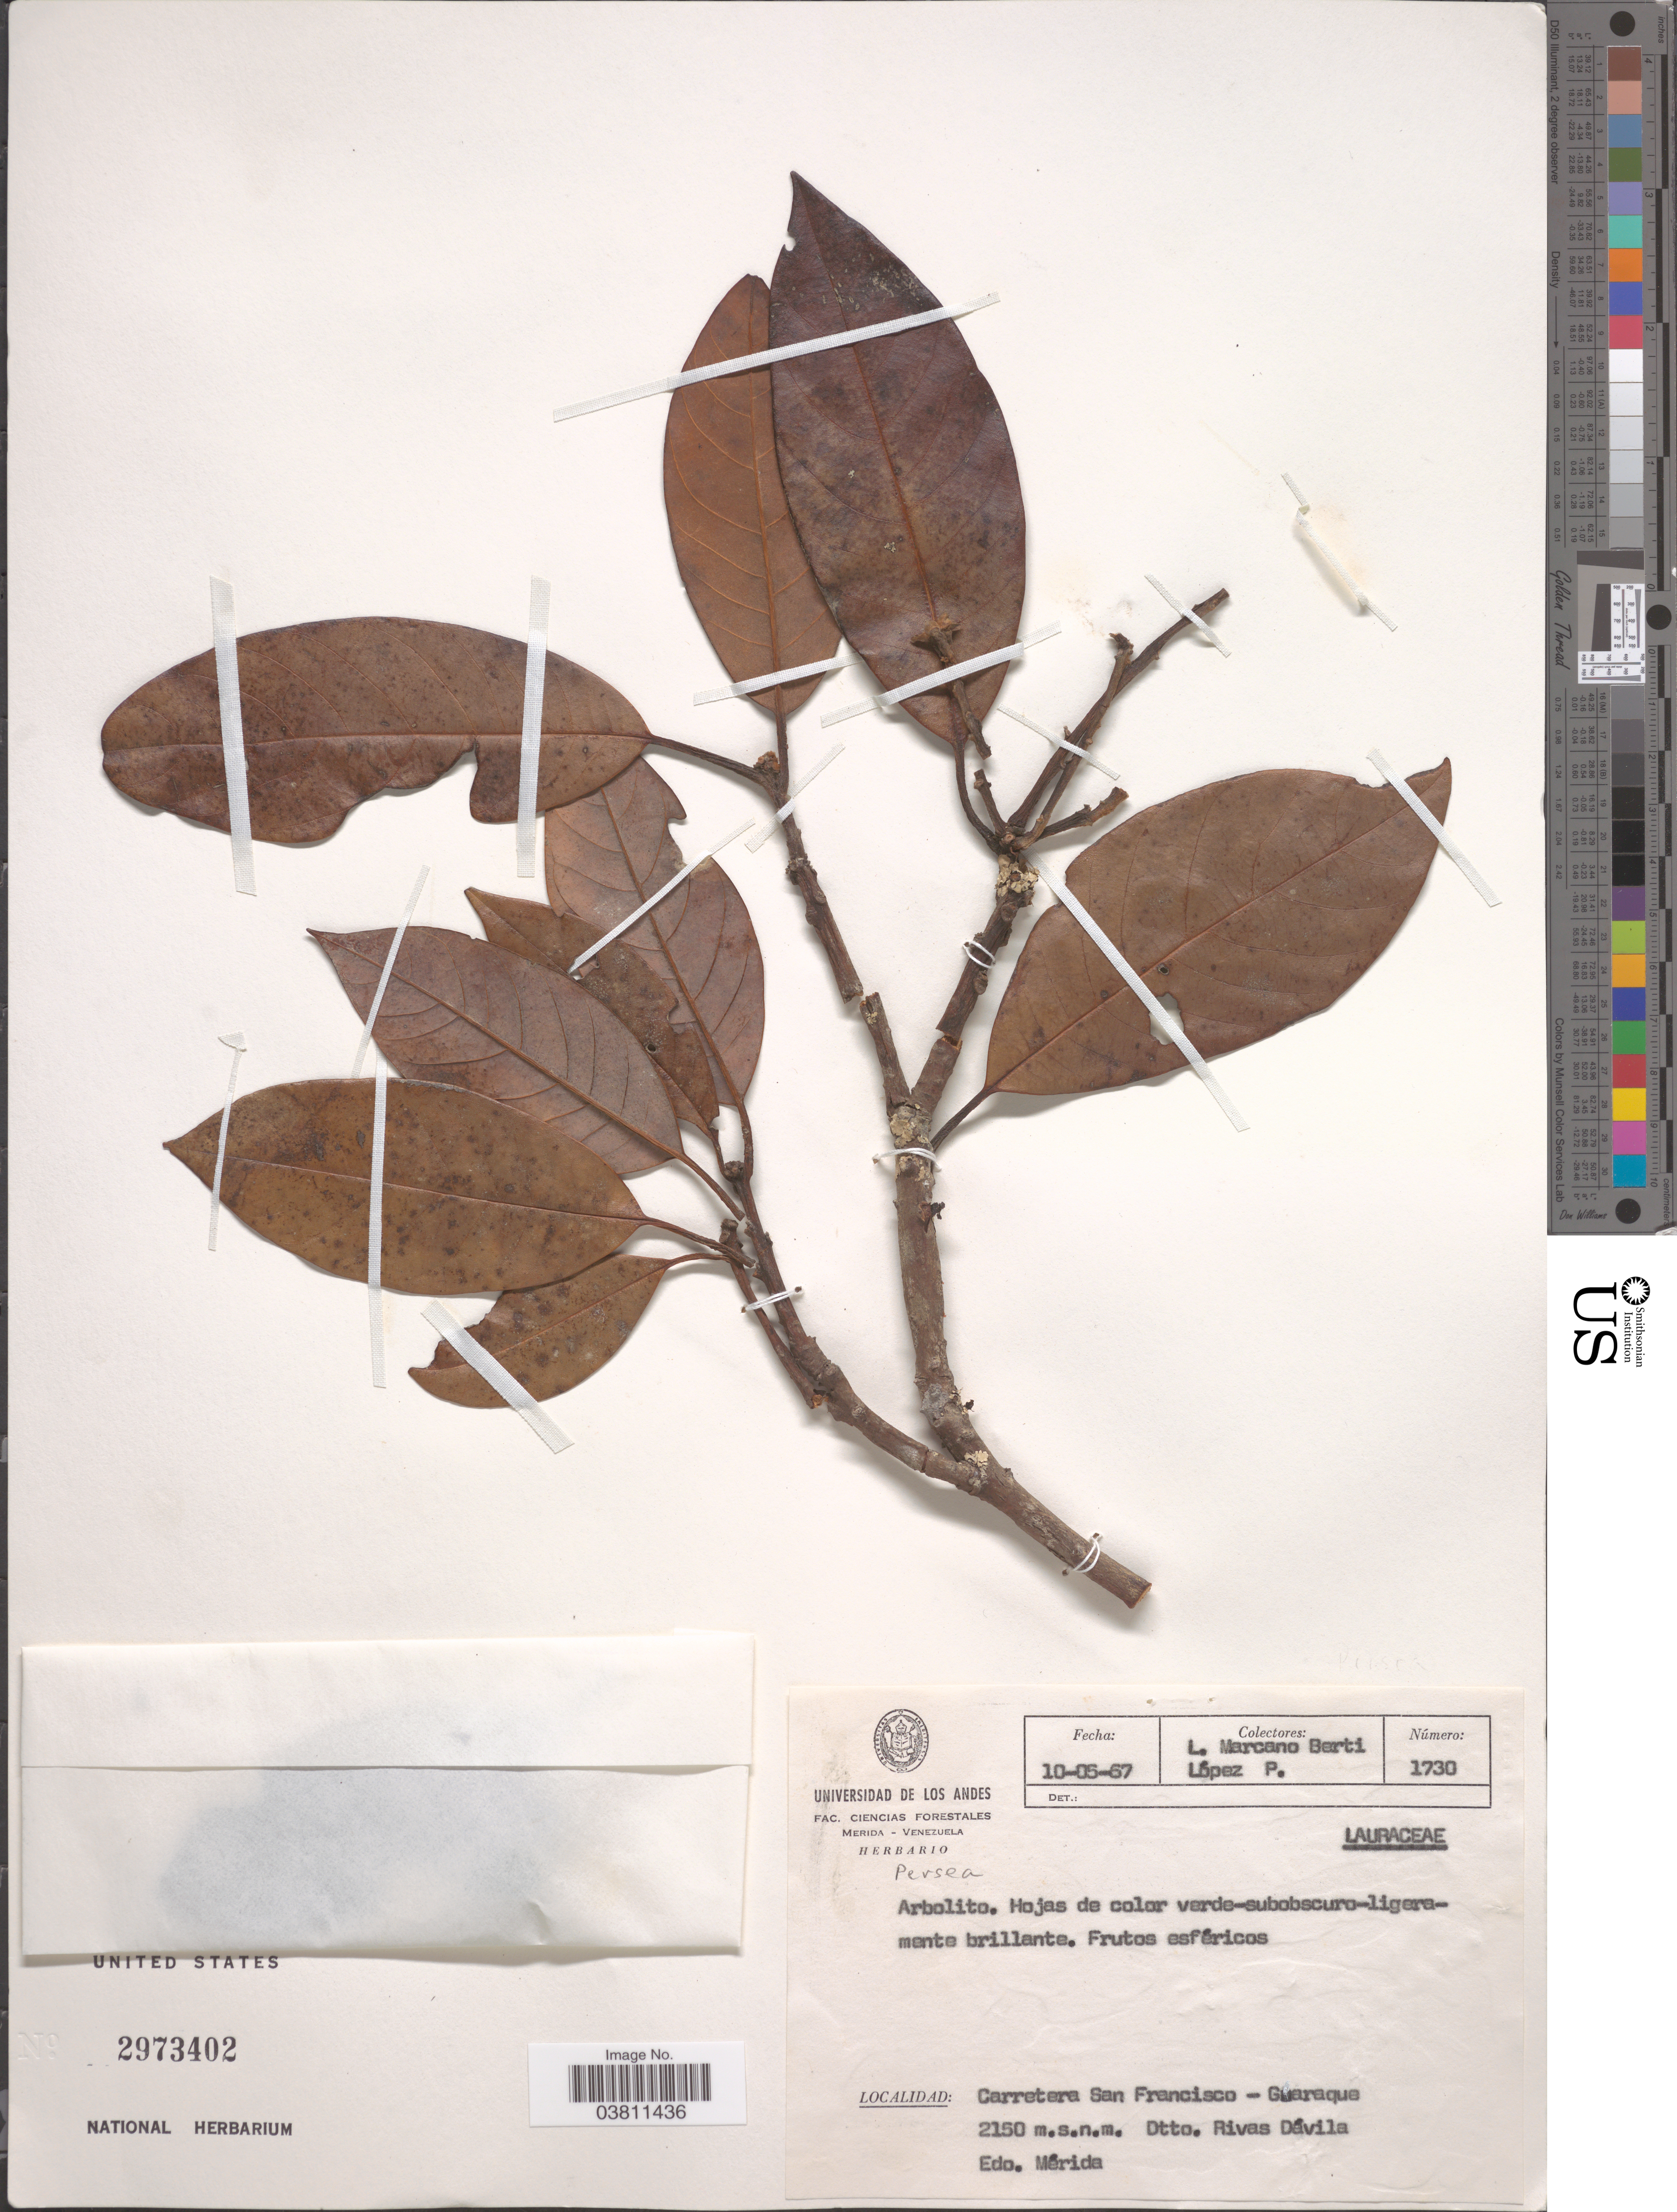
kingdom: Plantae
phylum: Tracheophyta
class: Magnoliopsida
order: Laurales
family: Lauraceae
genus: Persea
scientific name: Persea sp.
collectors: L. Marcano-Berti & P. Lopez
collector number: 1730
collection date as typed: Transcribed d/m/y: 10/5/67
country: Venezuela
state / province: Merida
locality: Carretera San Francisco - Guaraque Dtto. Rivas Dávila Edo. Mérida.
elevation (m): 2150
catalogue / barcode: US 2973402